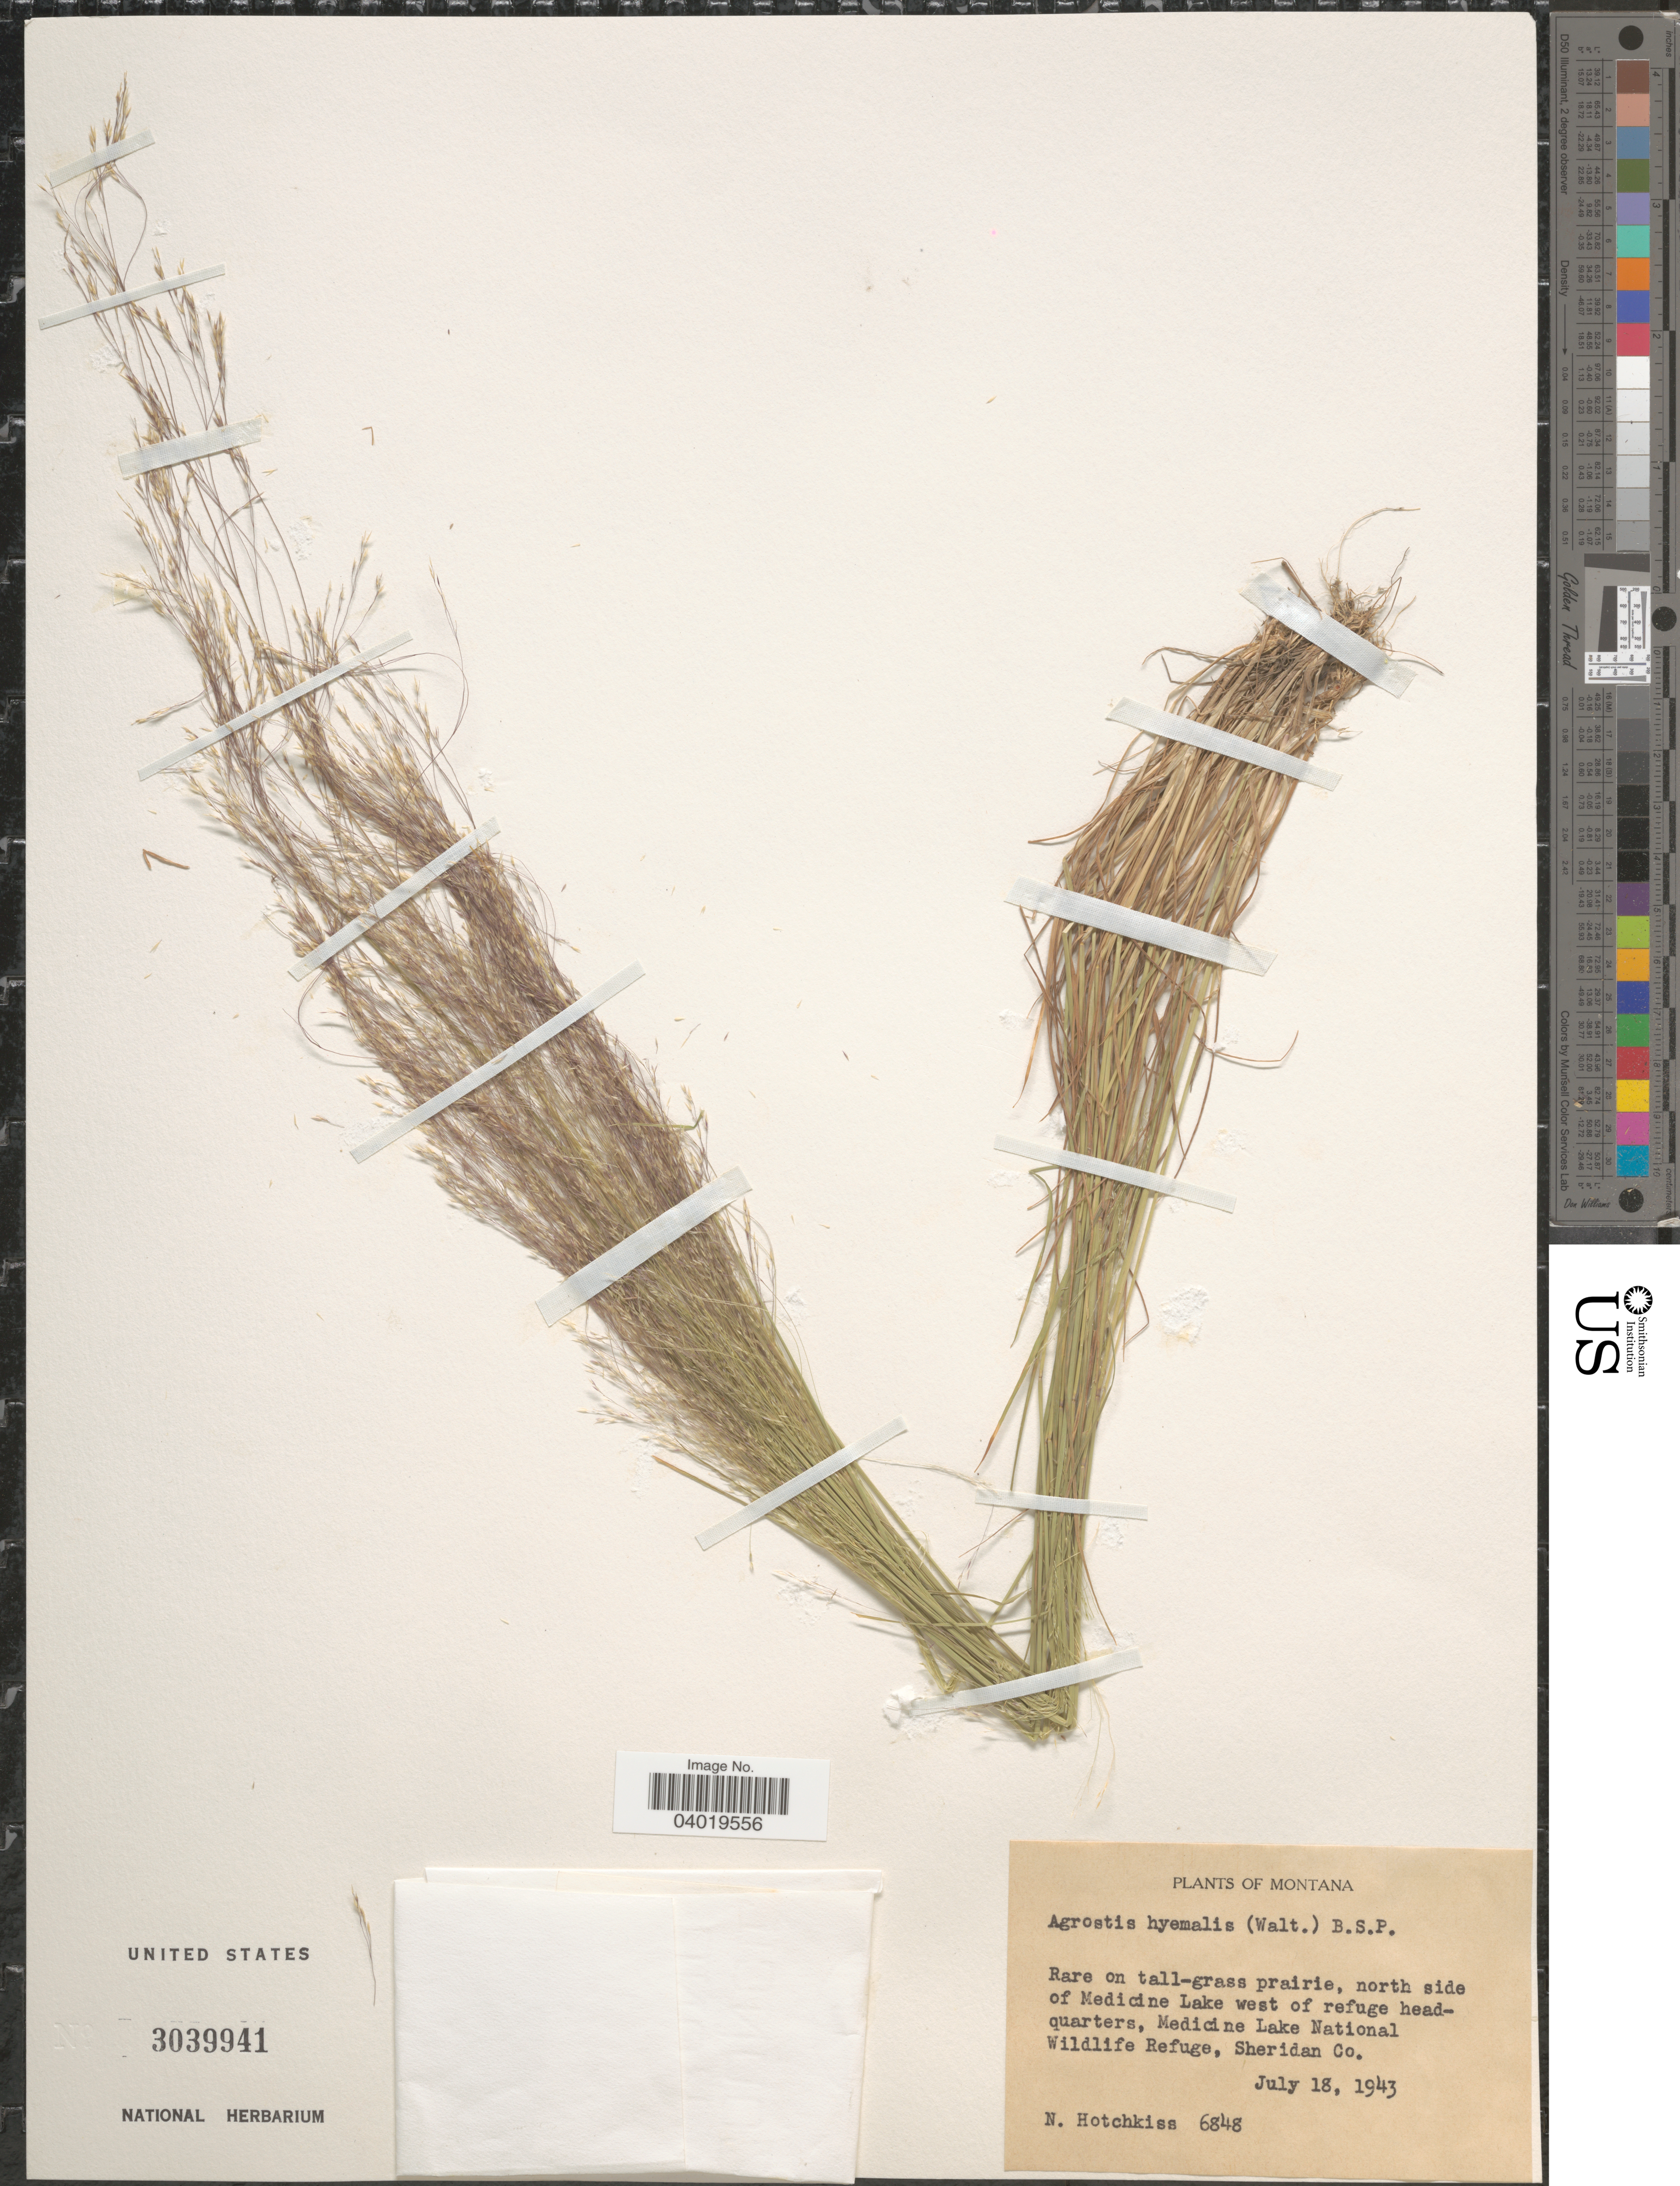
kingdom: Plantae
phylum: Tracheophyta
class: Liliopsida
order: Poales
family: Poaceae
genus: Agrostis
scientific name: Agrostis hyemalis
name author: (Walter) Britton et al.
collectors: N. Hotchkiss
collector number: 6848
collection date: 1943-07-18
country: United States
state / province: Montana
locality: North side of Medicine Lake west of refuge headquarters, Medicine Lake National Wildlife Refuge, Sheridan Co.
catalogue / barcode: US 3039941